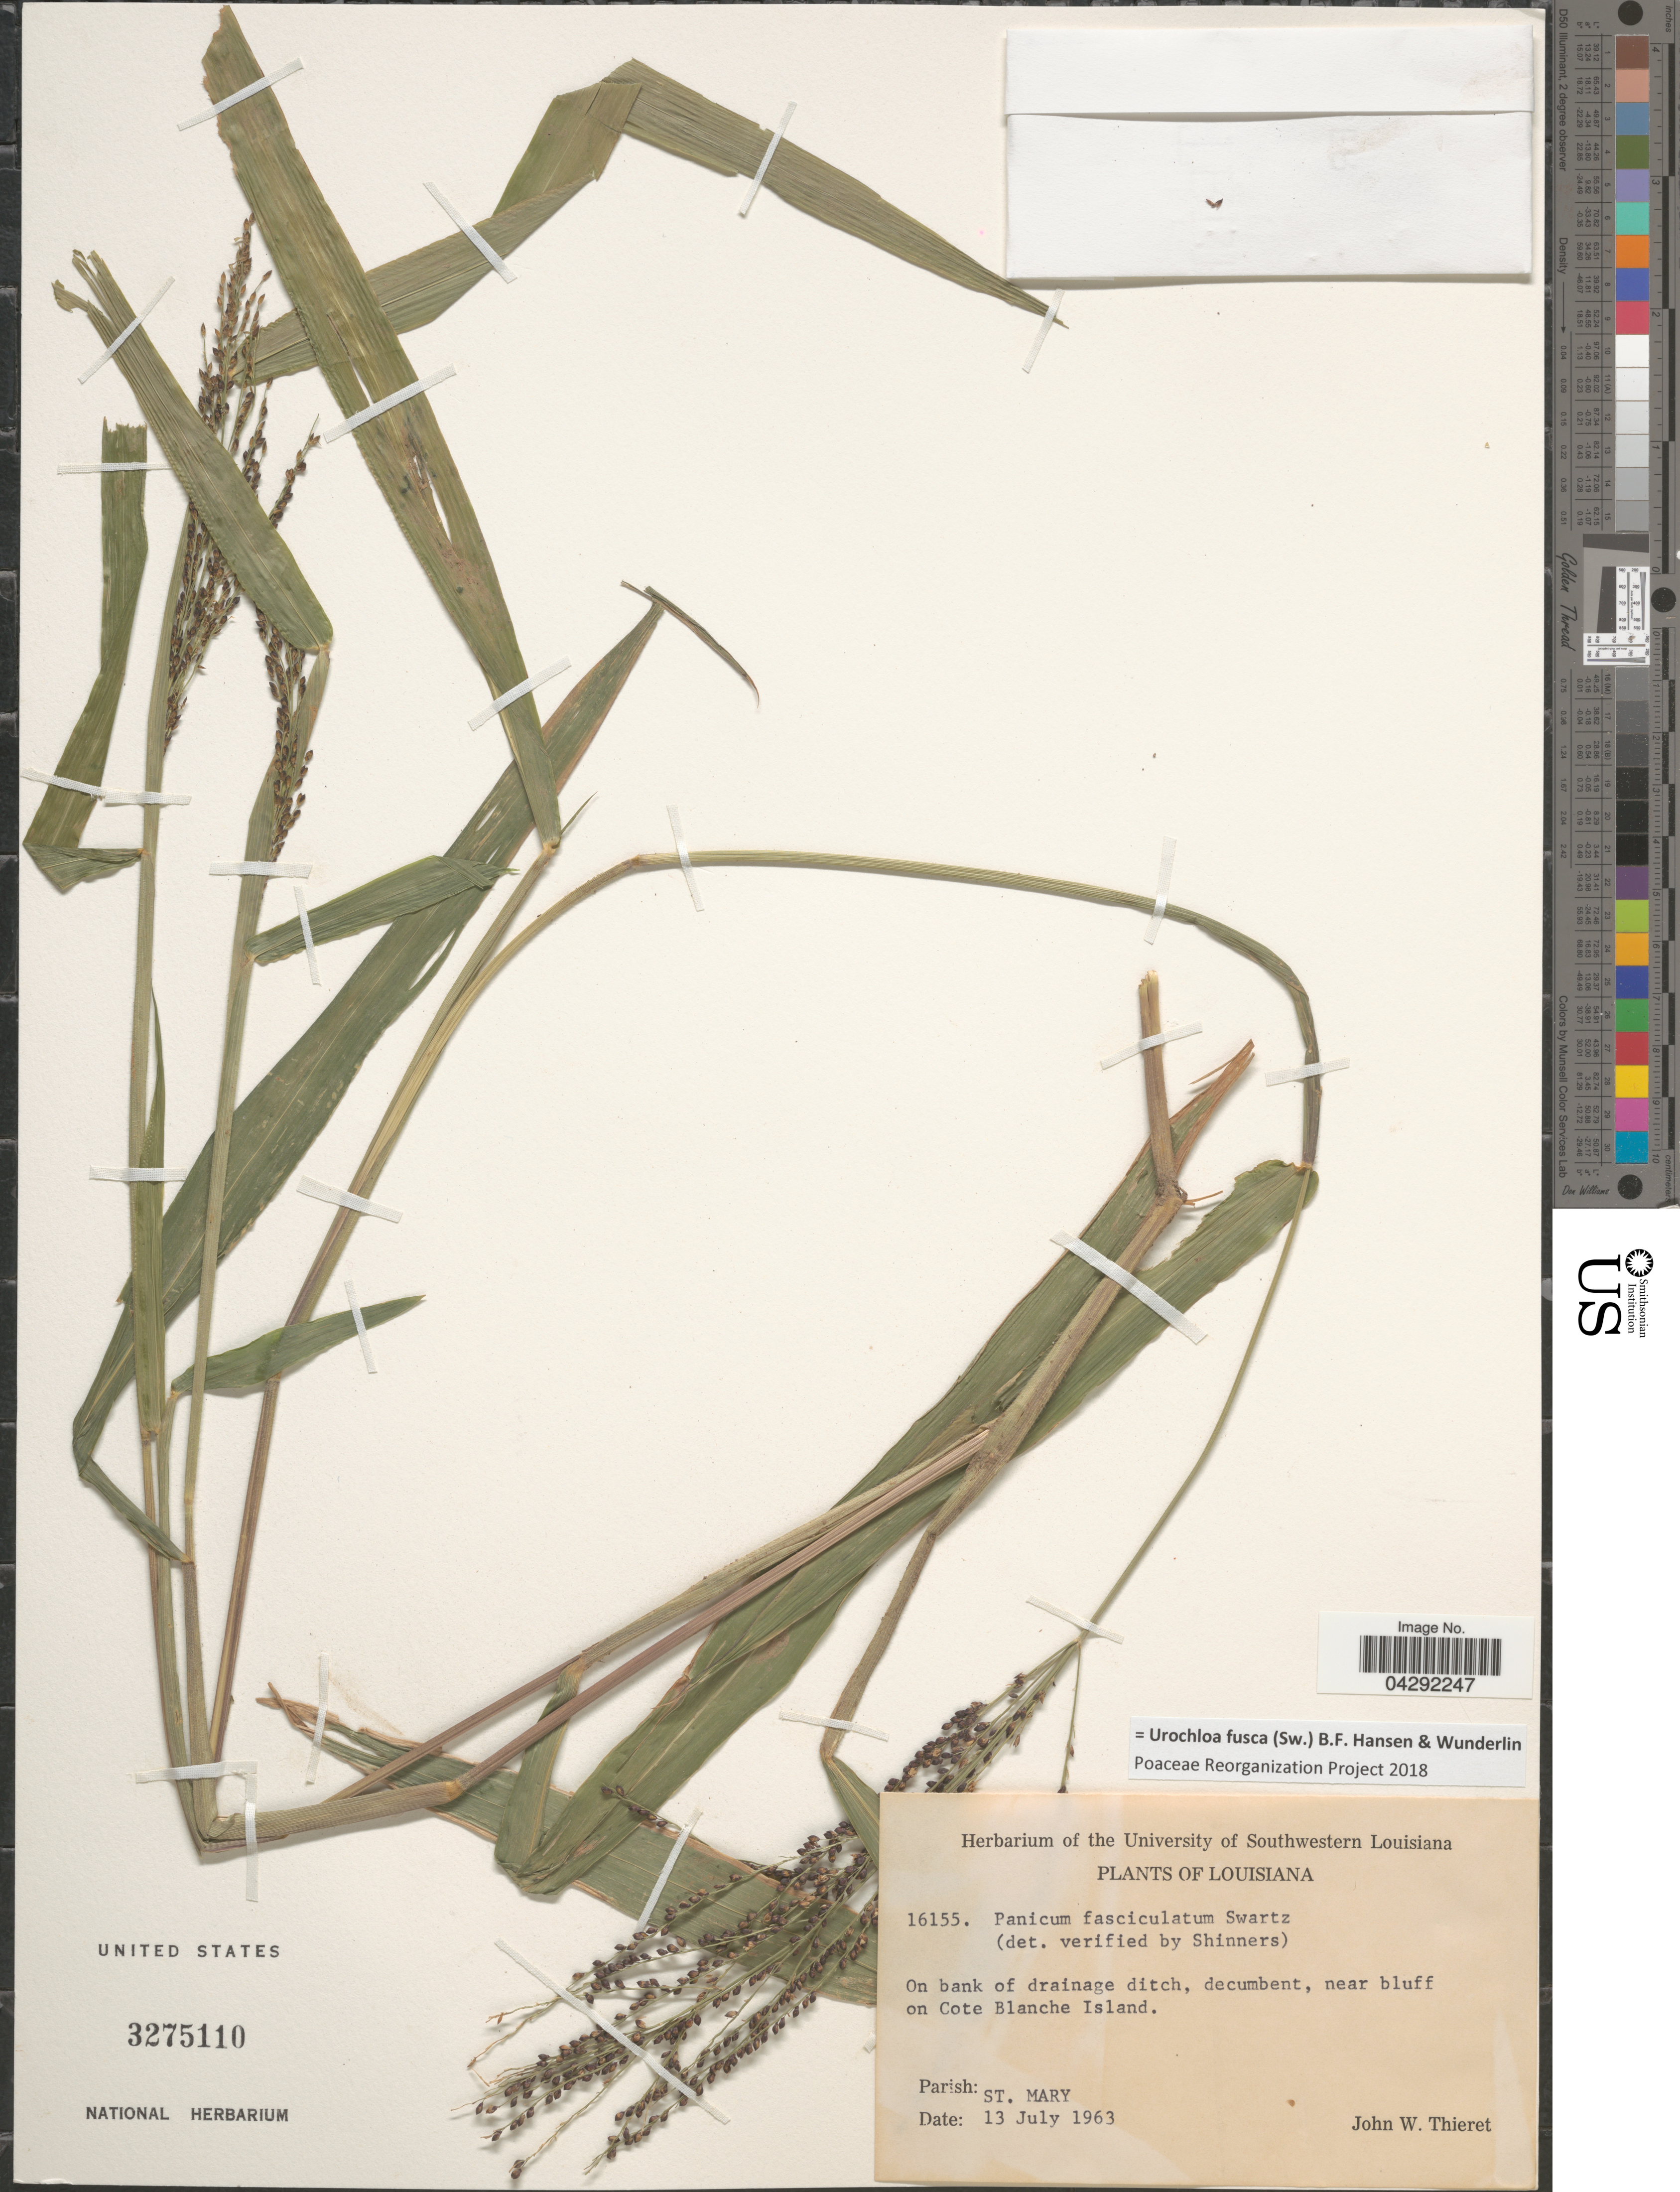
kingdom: Plantae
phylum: Tracheophyta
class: Liliopsida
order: Poales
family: Poaceae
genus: Urochloa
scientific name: Urochloa fusca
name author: (Sw.) B.F. Hansen & Wunderlin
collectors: J. W. Thieret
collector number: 16155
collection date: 1963-07-13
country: United States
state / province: Louisiana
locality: On bank of drainage ditch, decumbent, near bluff on Cote Blanche Island. Parish: St. Mary.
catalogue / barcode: US 3275110